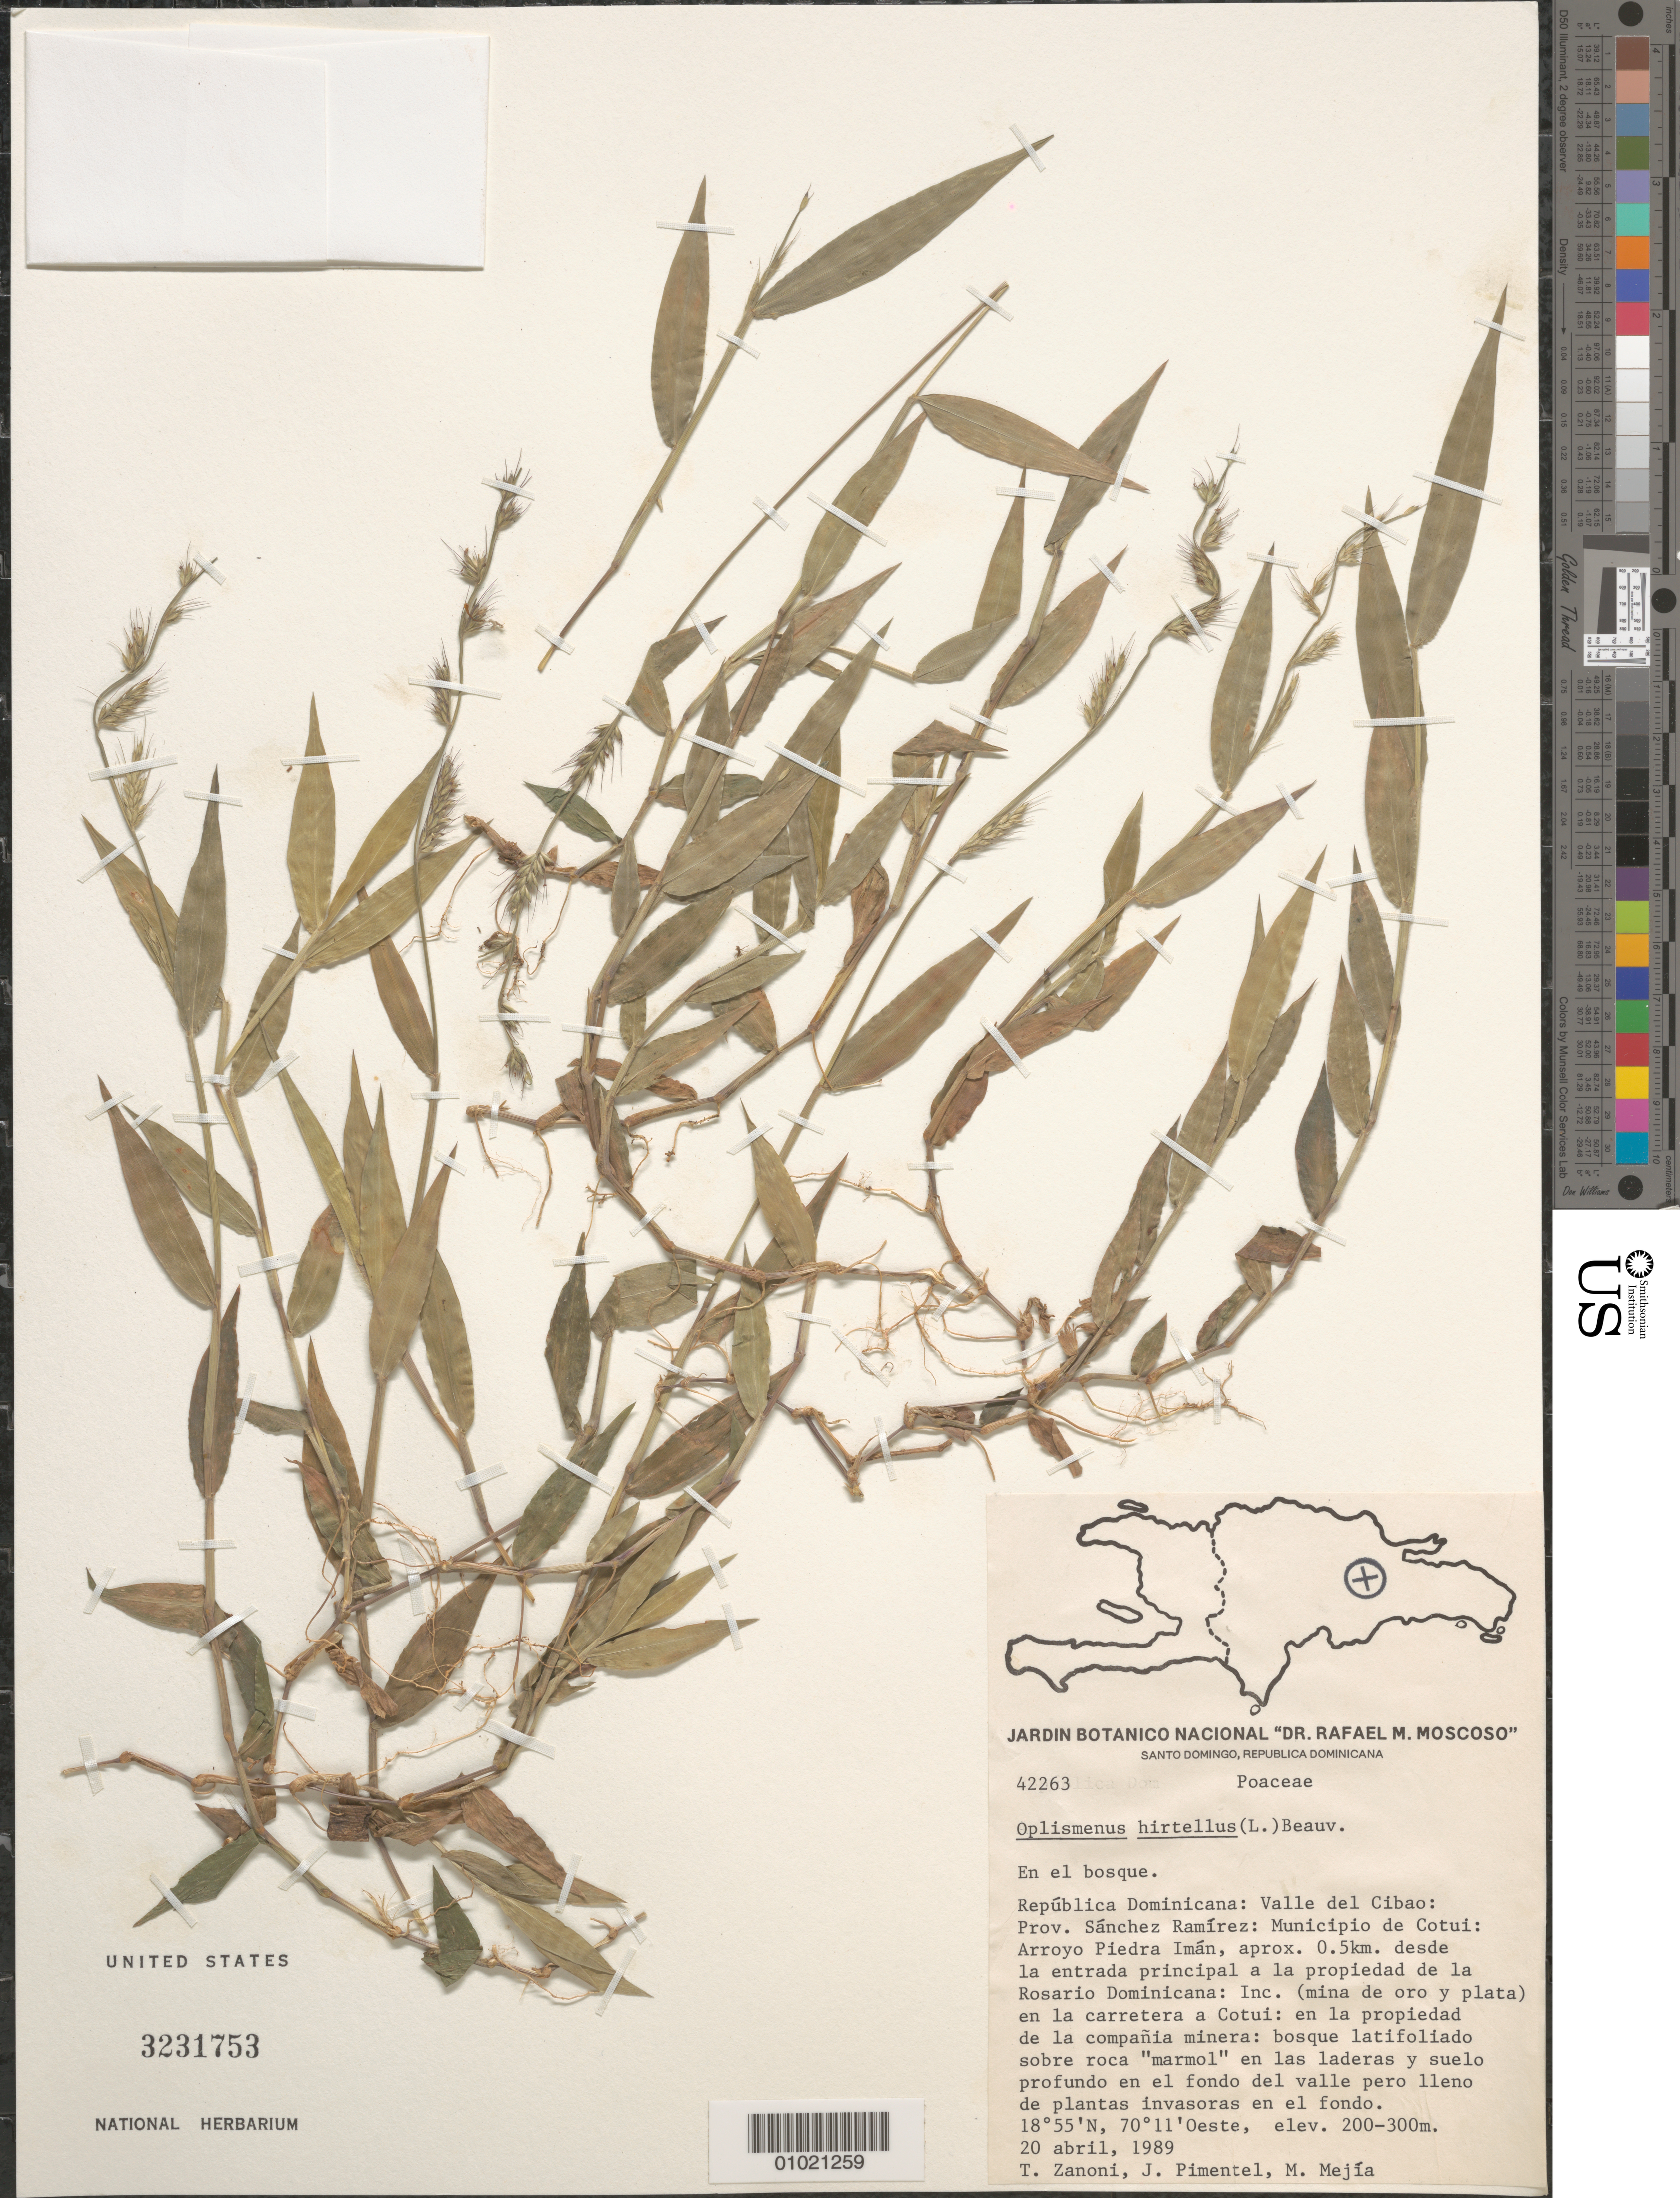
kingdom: Plantae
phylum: Tracheophyta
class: Liliopsida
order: Poales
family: Poaceae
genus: Oplismenus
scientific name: Oplismenus hirtellus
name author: (L.) P. Beauv.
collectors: T. A. Zanoni, J. Pimentel & M. Mejia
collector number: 42263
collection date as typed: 20 Apr 1989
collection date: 1989-04-20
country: Dominican Republic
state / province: Sánchez Ramírez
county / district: Cotui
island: Hispaniola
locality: Arroyo Piedra Iman, aprox. 0.5km. desde la entrada principal a la propiedad de la Rosaio Dominicana: Inc. (mina de oro y plata) en la carretera a Cotui: en la propiedad de la compania minera:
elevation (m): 200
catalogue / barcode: US 3231753